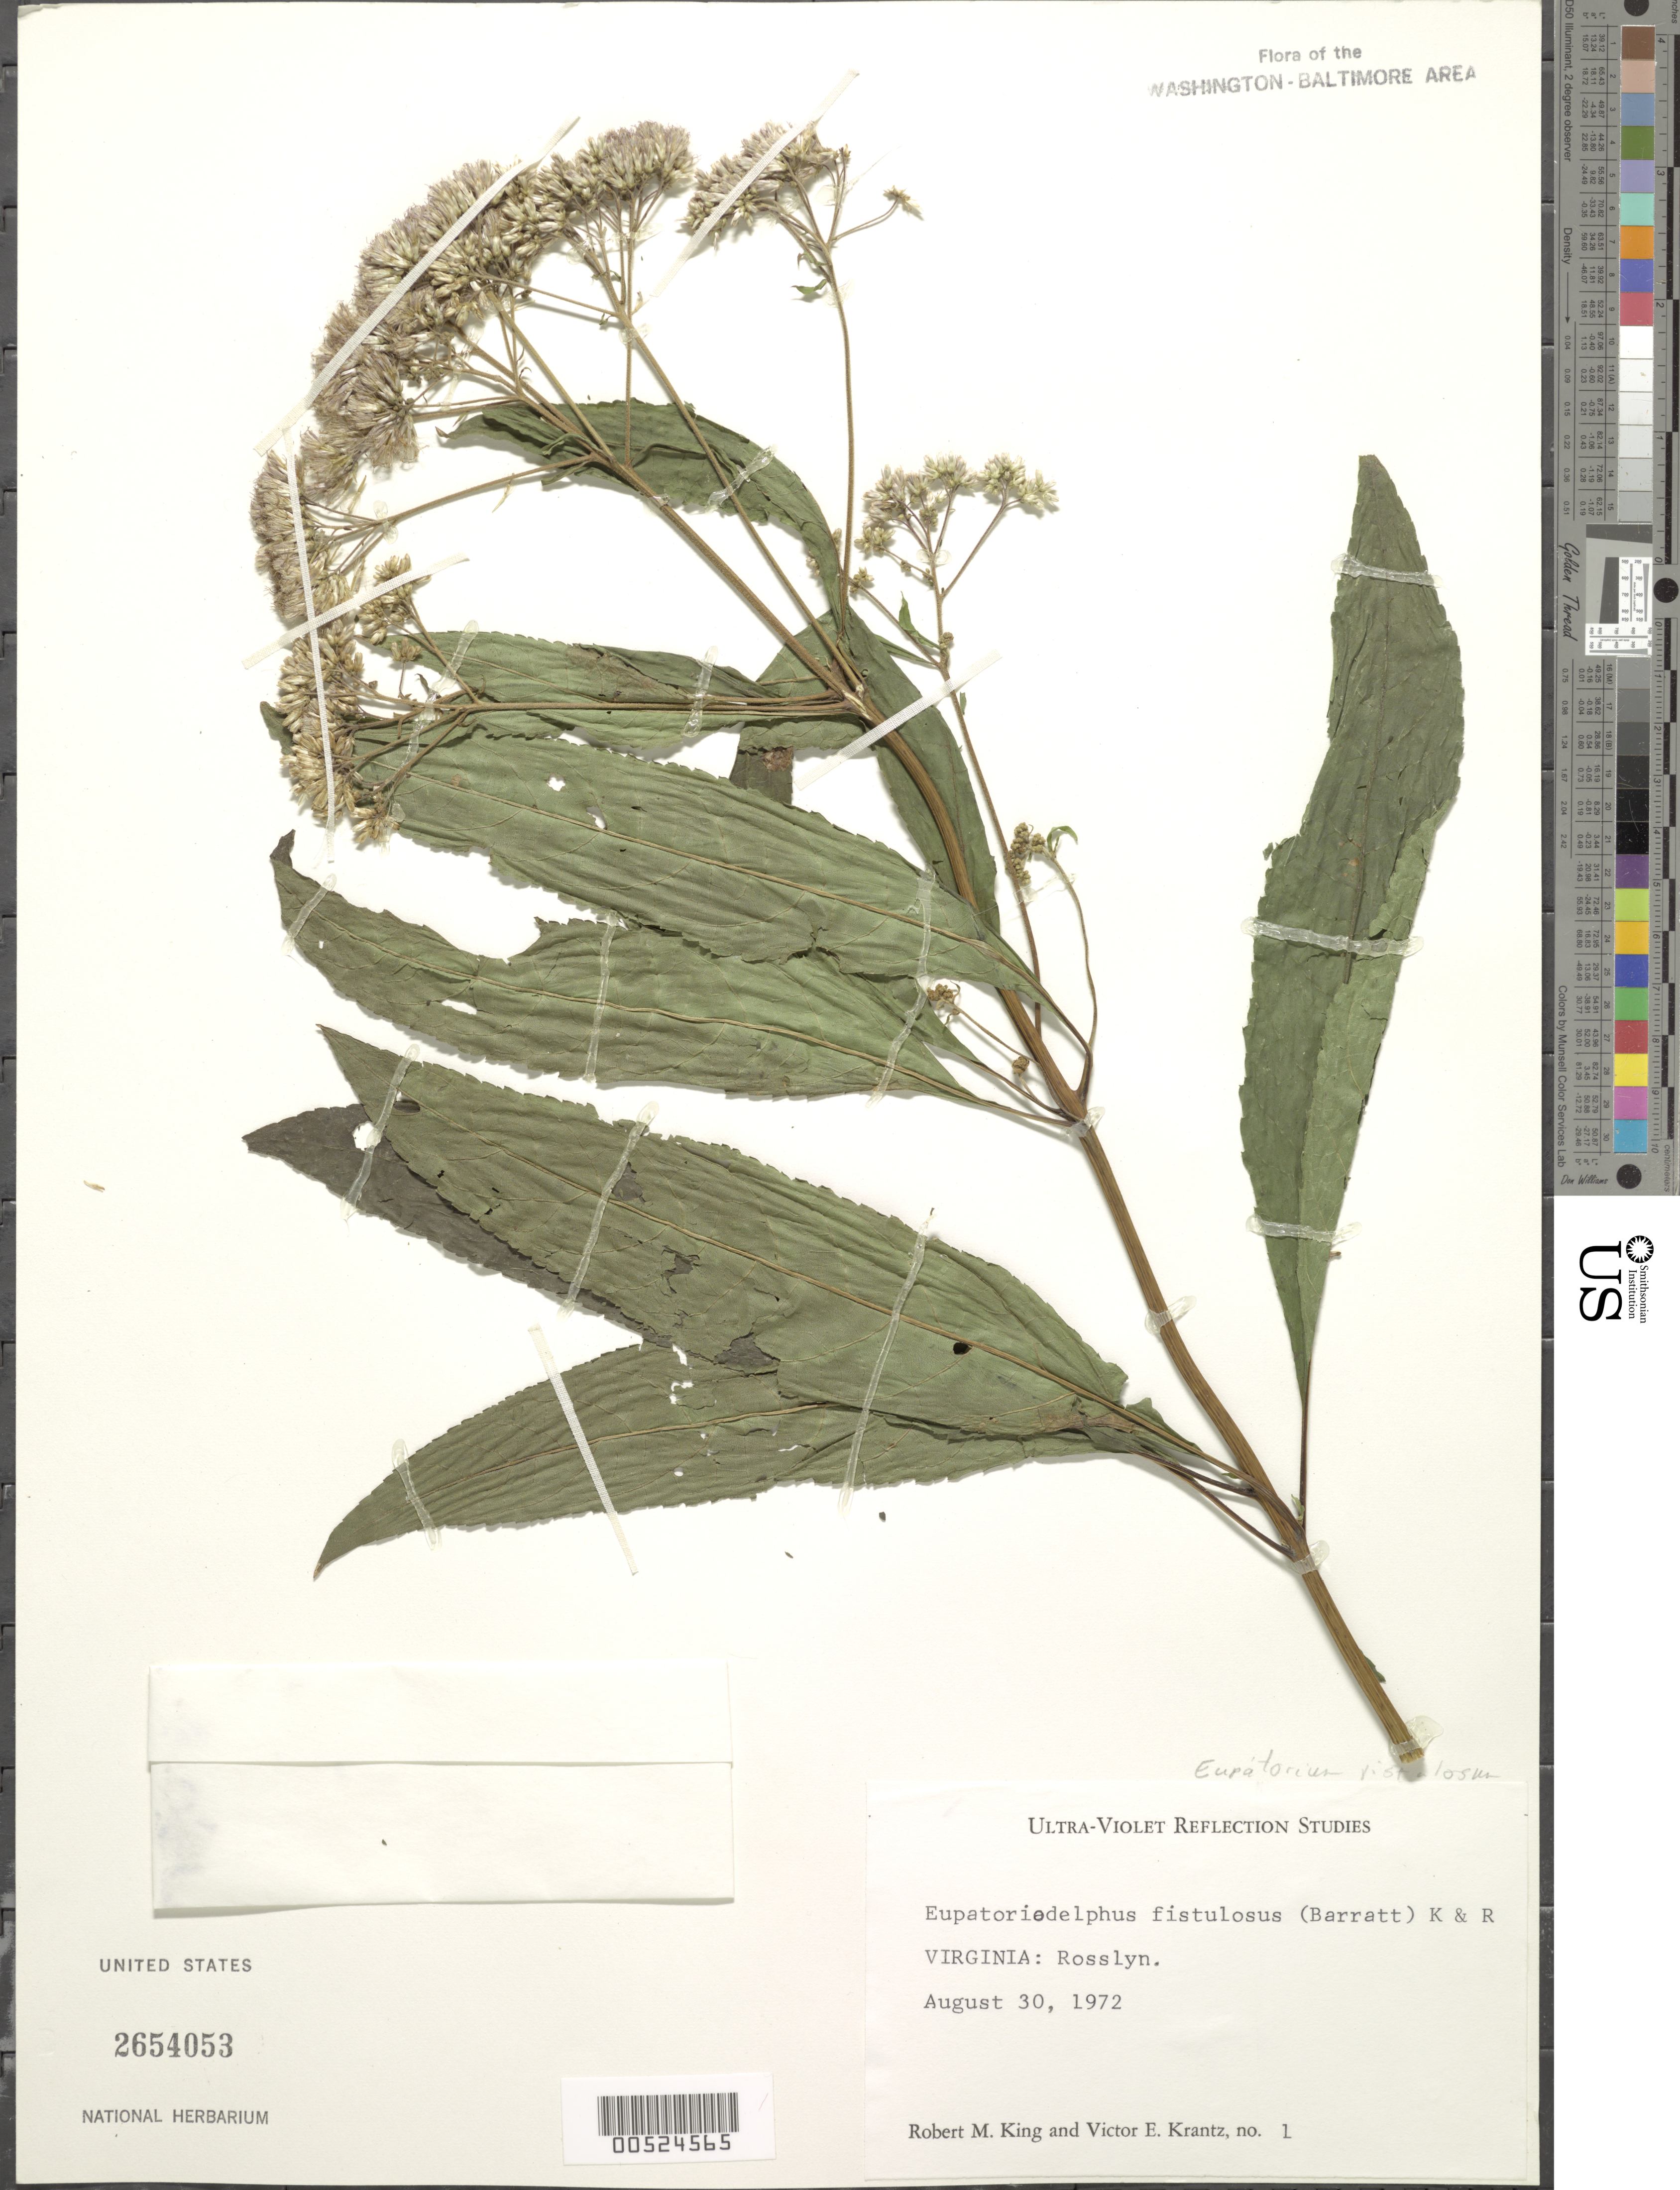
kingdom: Plantae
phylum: Tracheophyta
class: Magnoliopsida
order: Asterales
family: Asteraceae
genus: Eupatorium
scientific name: Eupatorium fistulosum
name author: Barratt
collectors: R. M. King & V. Krantz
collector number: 1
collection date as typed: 30 Aug 1972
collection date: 1972-08-30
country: United States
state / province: Virginia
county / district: Arlington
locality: Rosslyn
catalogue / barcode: US 2654053